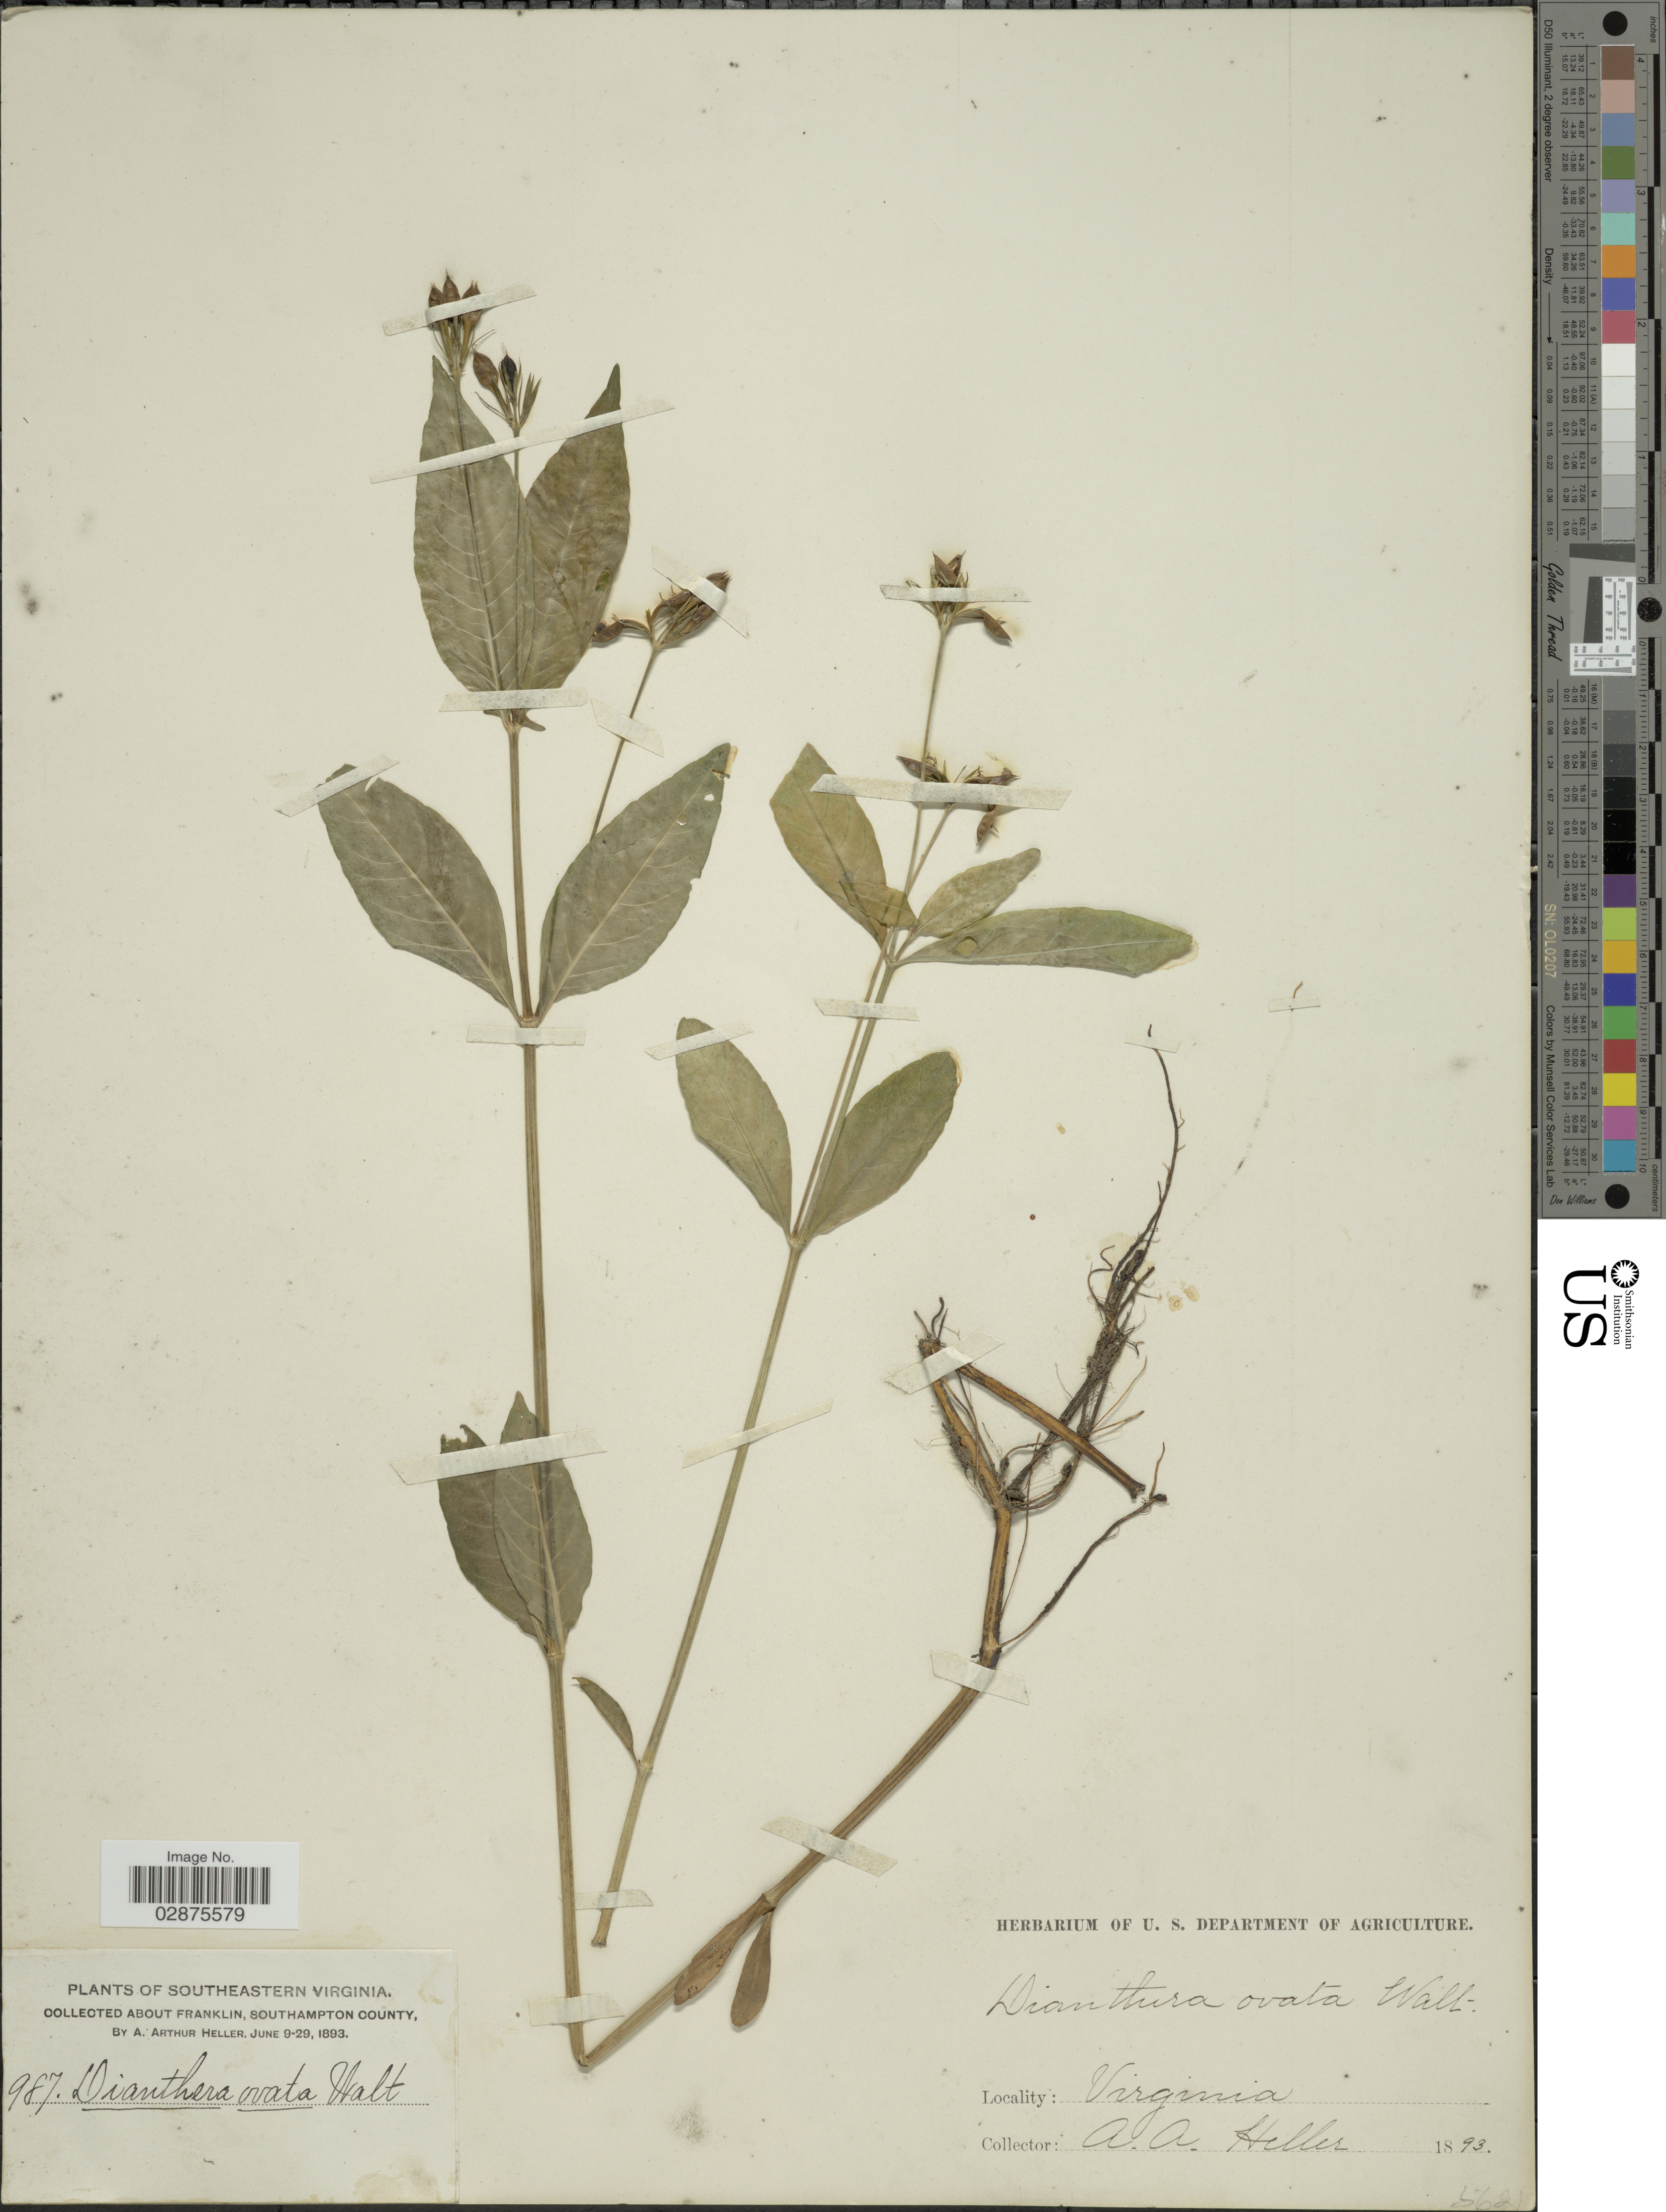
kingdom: Plantae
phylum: Tracheophyta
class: Magnoliopsida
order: Lamiales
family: Acanthaceae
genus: Justicia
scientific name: Justicia ovata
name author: E. Mey.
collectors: A. A. Heller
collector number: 987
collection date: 1893-06-09/1893-06-29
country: United States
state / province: Virginia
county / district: Southampton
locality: Southeastern Virginia. About Franklin, Southampton County.